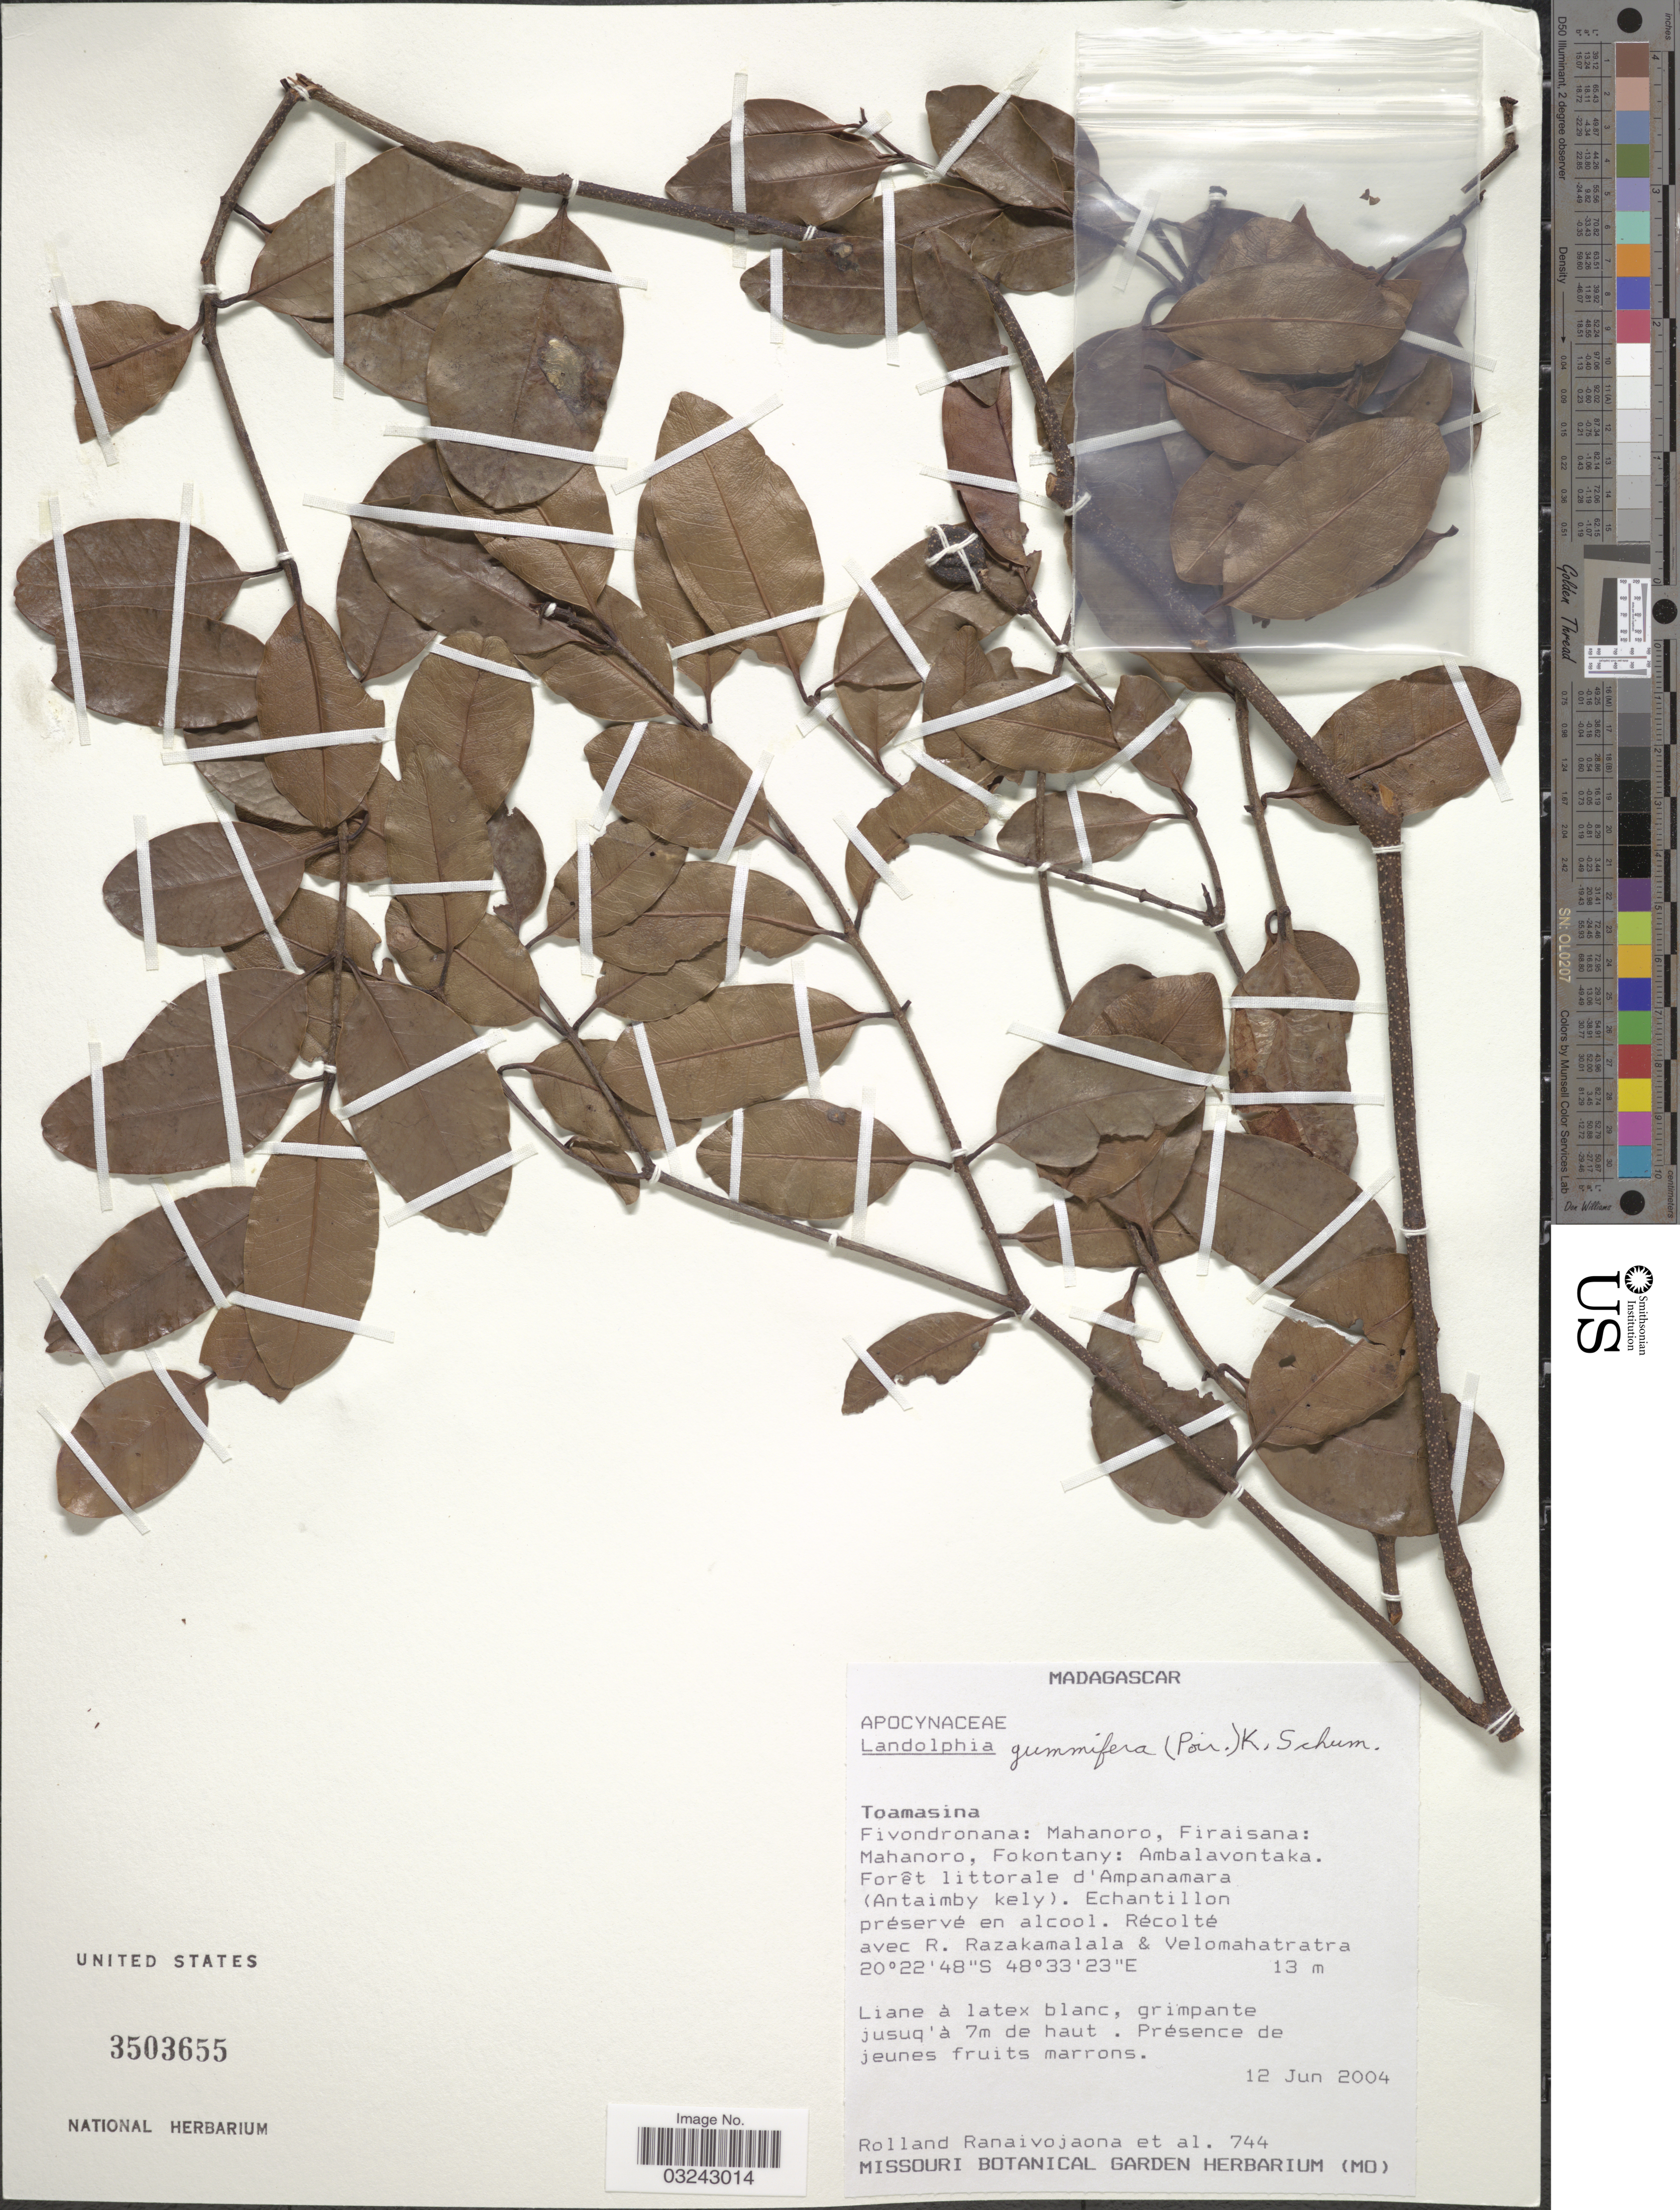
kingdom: Plantae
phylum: Tracheophyta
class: Magnoliopsida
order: Gentianales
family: Apocynaceae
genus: Landolphia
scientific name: Landolphia gummifera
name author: (Lam.) K. Schum.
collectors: R. Ranaivojaona, R. Razakamalala & Velomahatratra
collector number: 744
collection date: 2004-06-12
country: Madagascar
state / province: Atsinanana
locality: Fivondronana: Mahanoro, Firaisana: Mahanoro, Fokontany: Ambalavontaka. Forêt littorale d'Ampanamara (Antaimby kely).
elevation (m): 13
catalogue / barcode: US 3503655